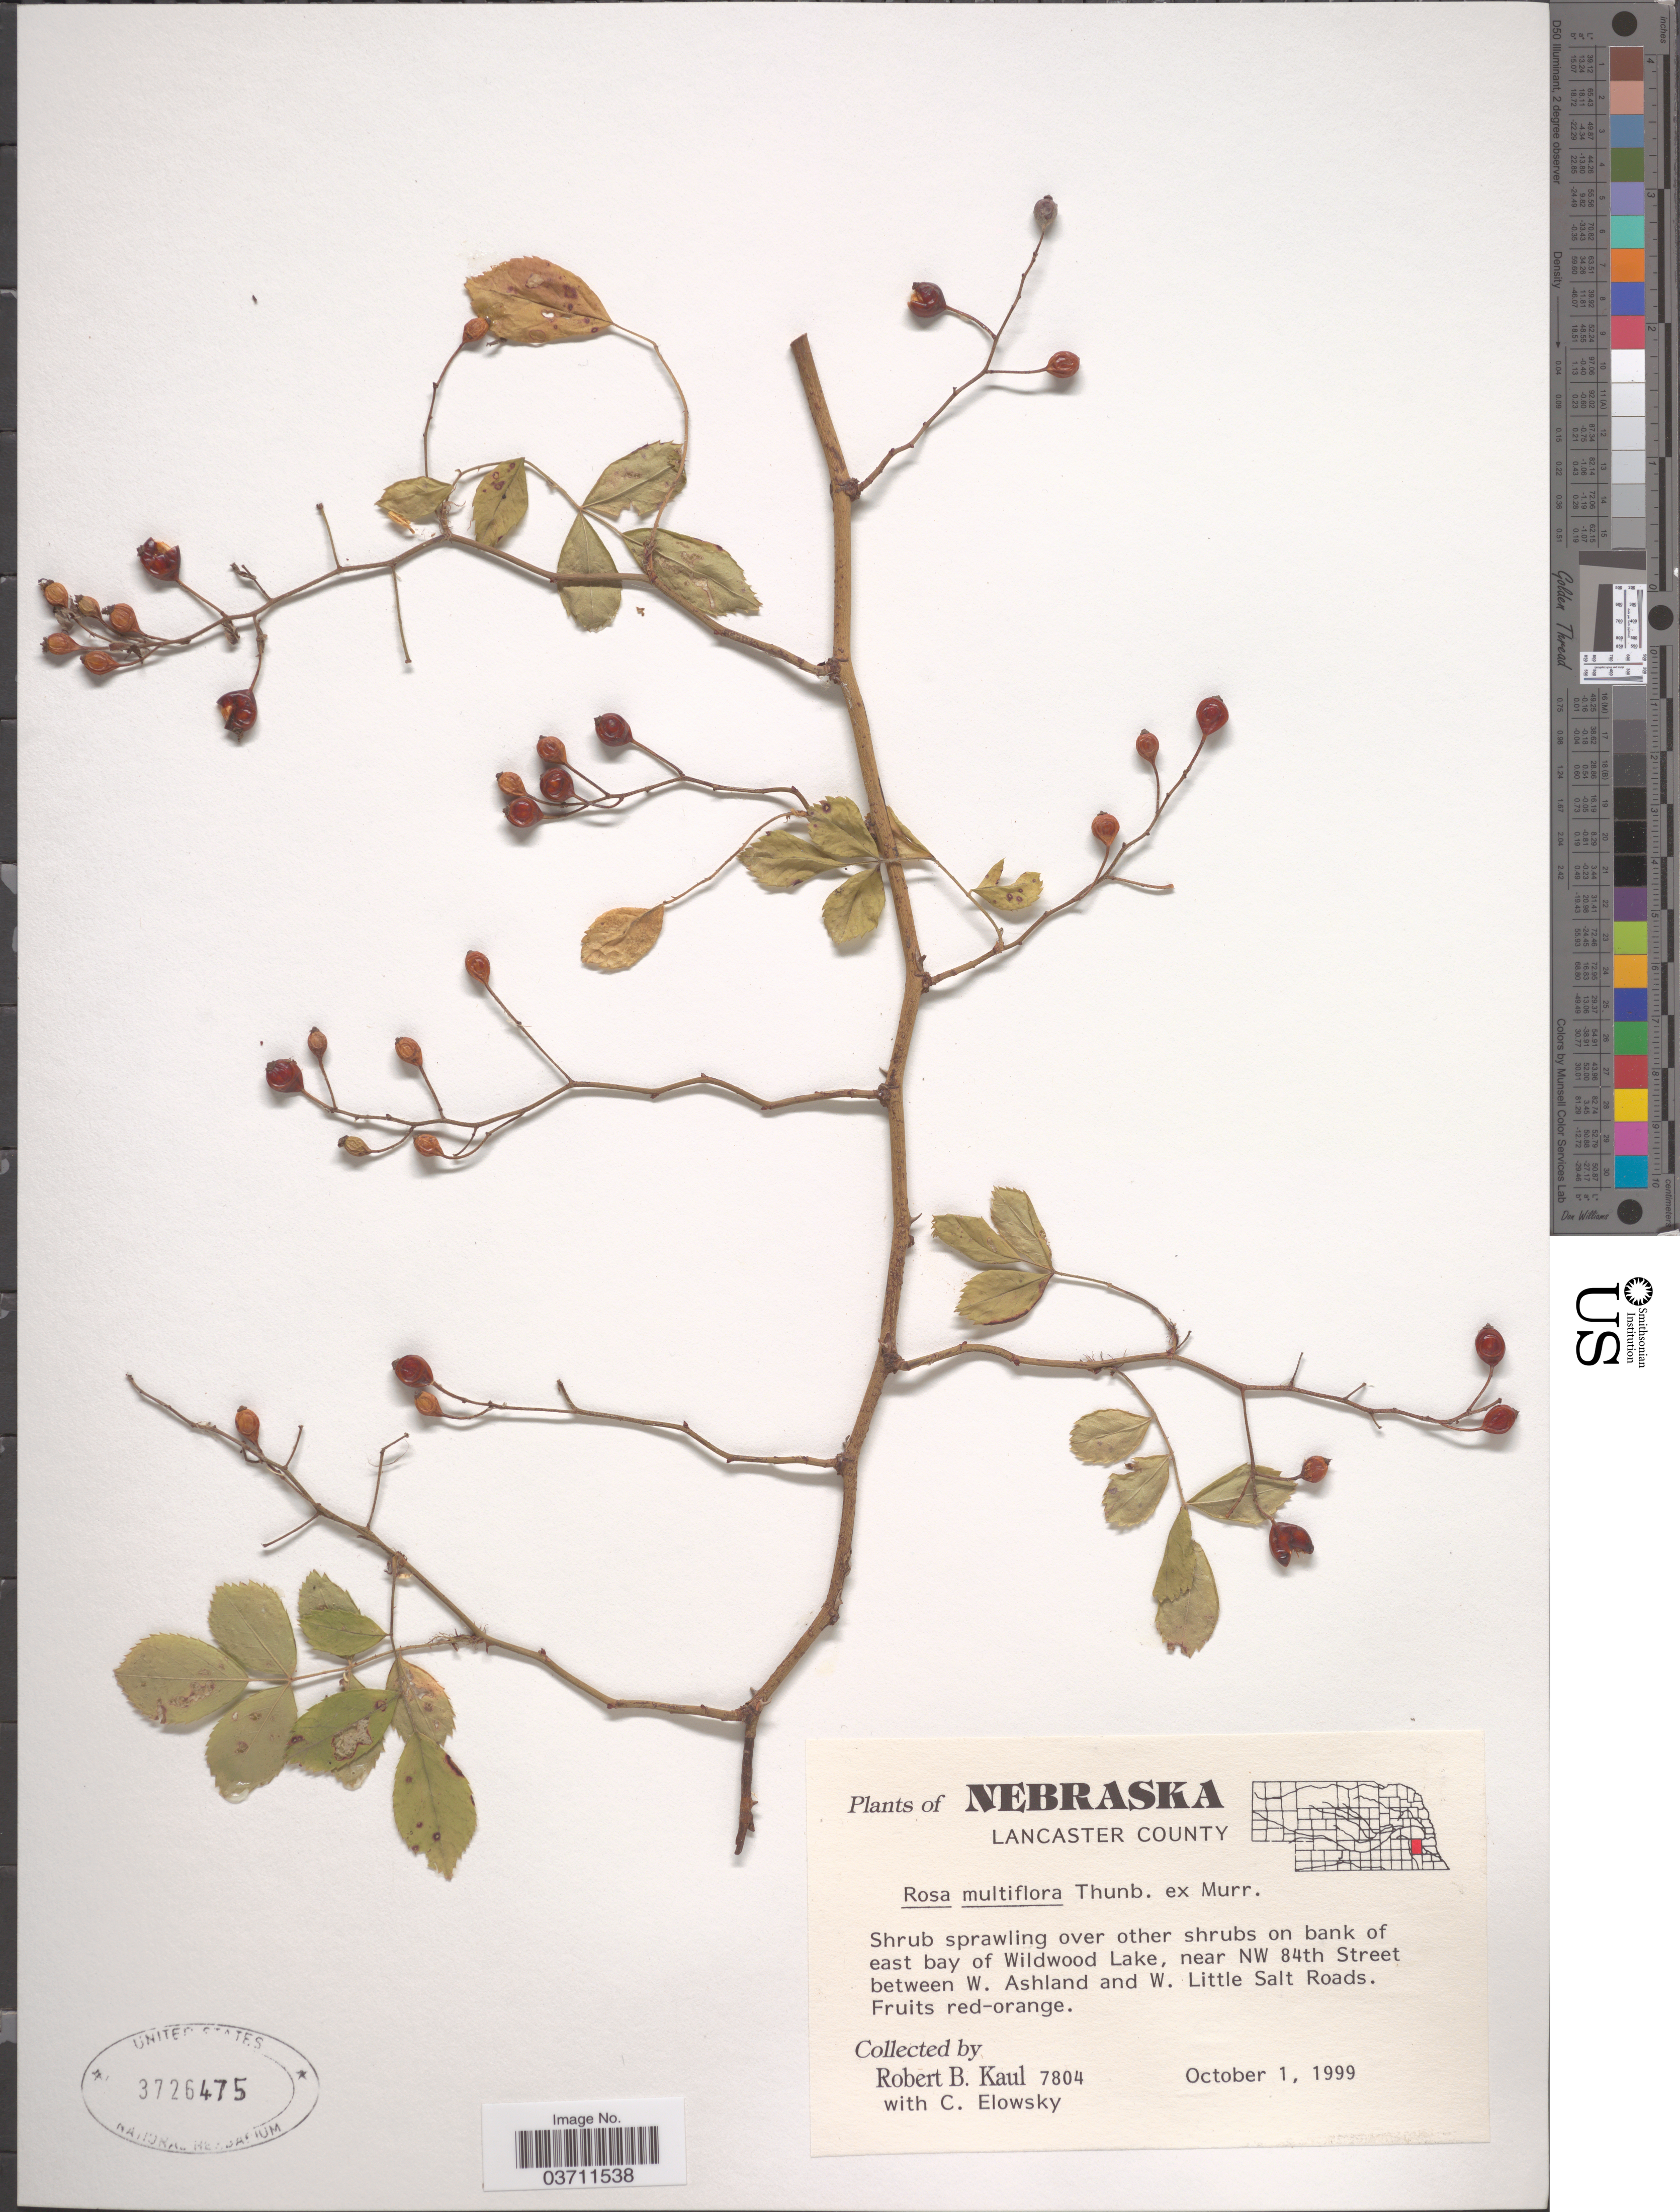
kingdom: Plantae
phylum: Tracheophyta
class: Magnoliopsida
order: Rosales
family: Rosaceae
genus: Rosa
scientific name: Rosa multiflora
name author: Thunb.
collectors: R. Kaul & C. Elowsky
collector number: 7804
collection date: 1999-10-01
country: United States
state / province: Nebraska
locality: Lancaster County. On bank of east bay of Wildwood Lake, near NW 84th Street between W. Ashland and W. Little Salt Roads.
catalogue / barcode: US 3726475